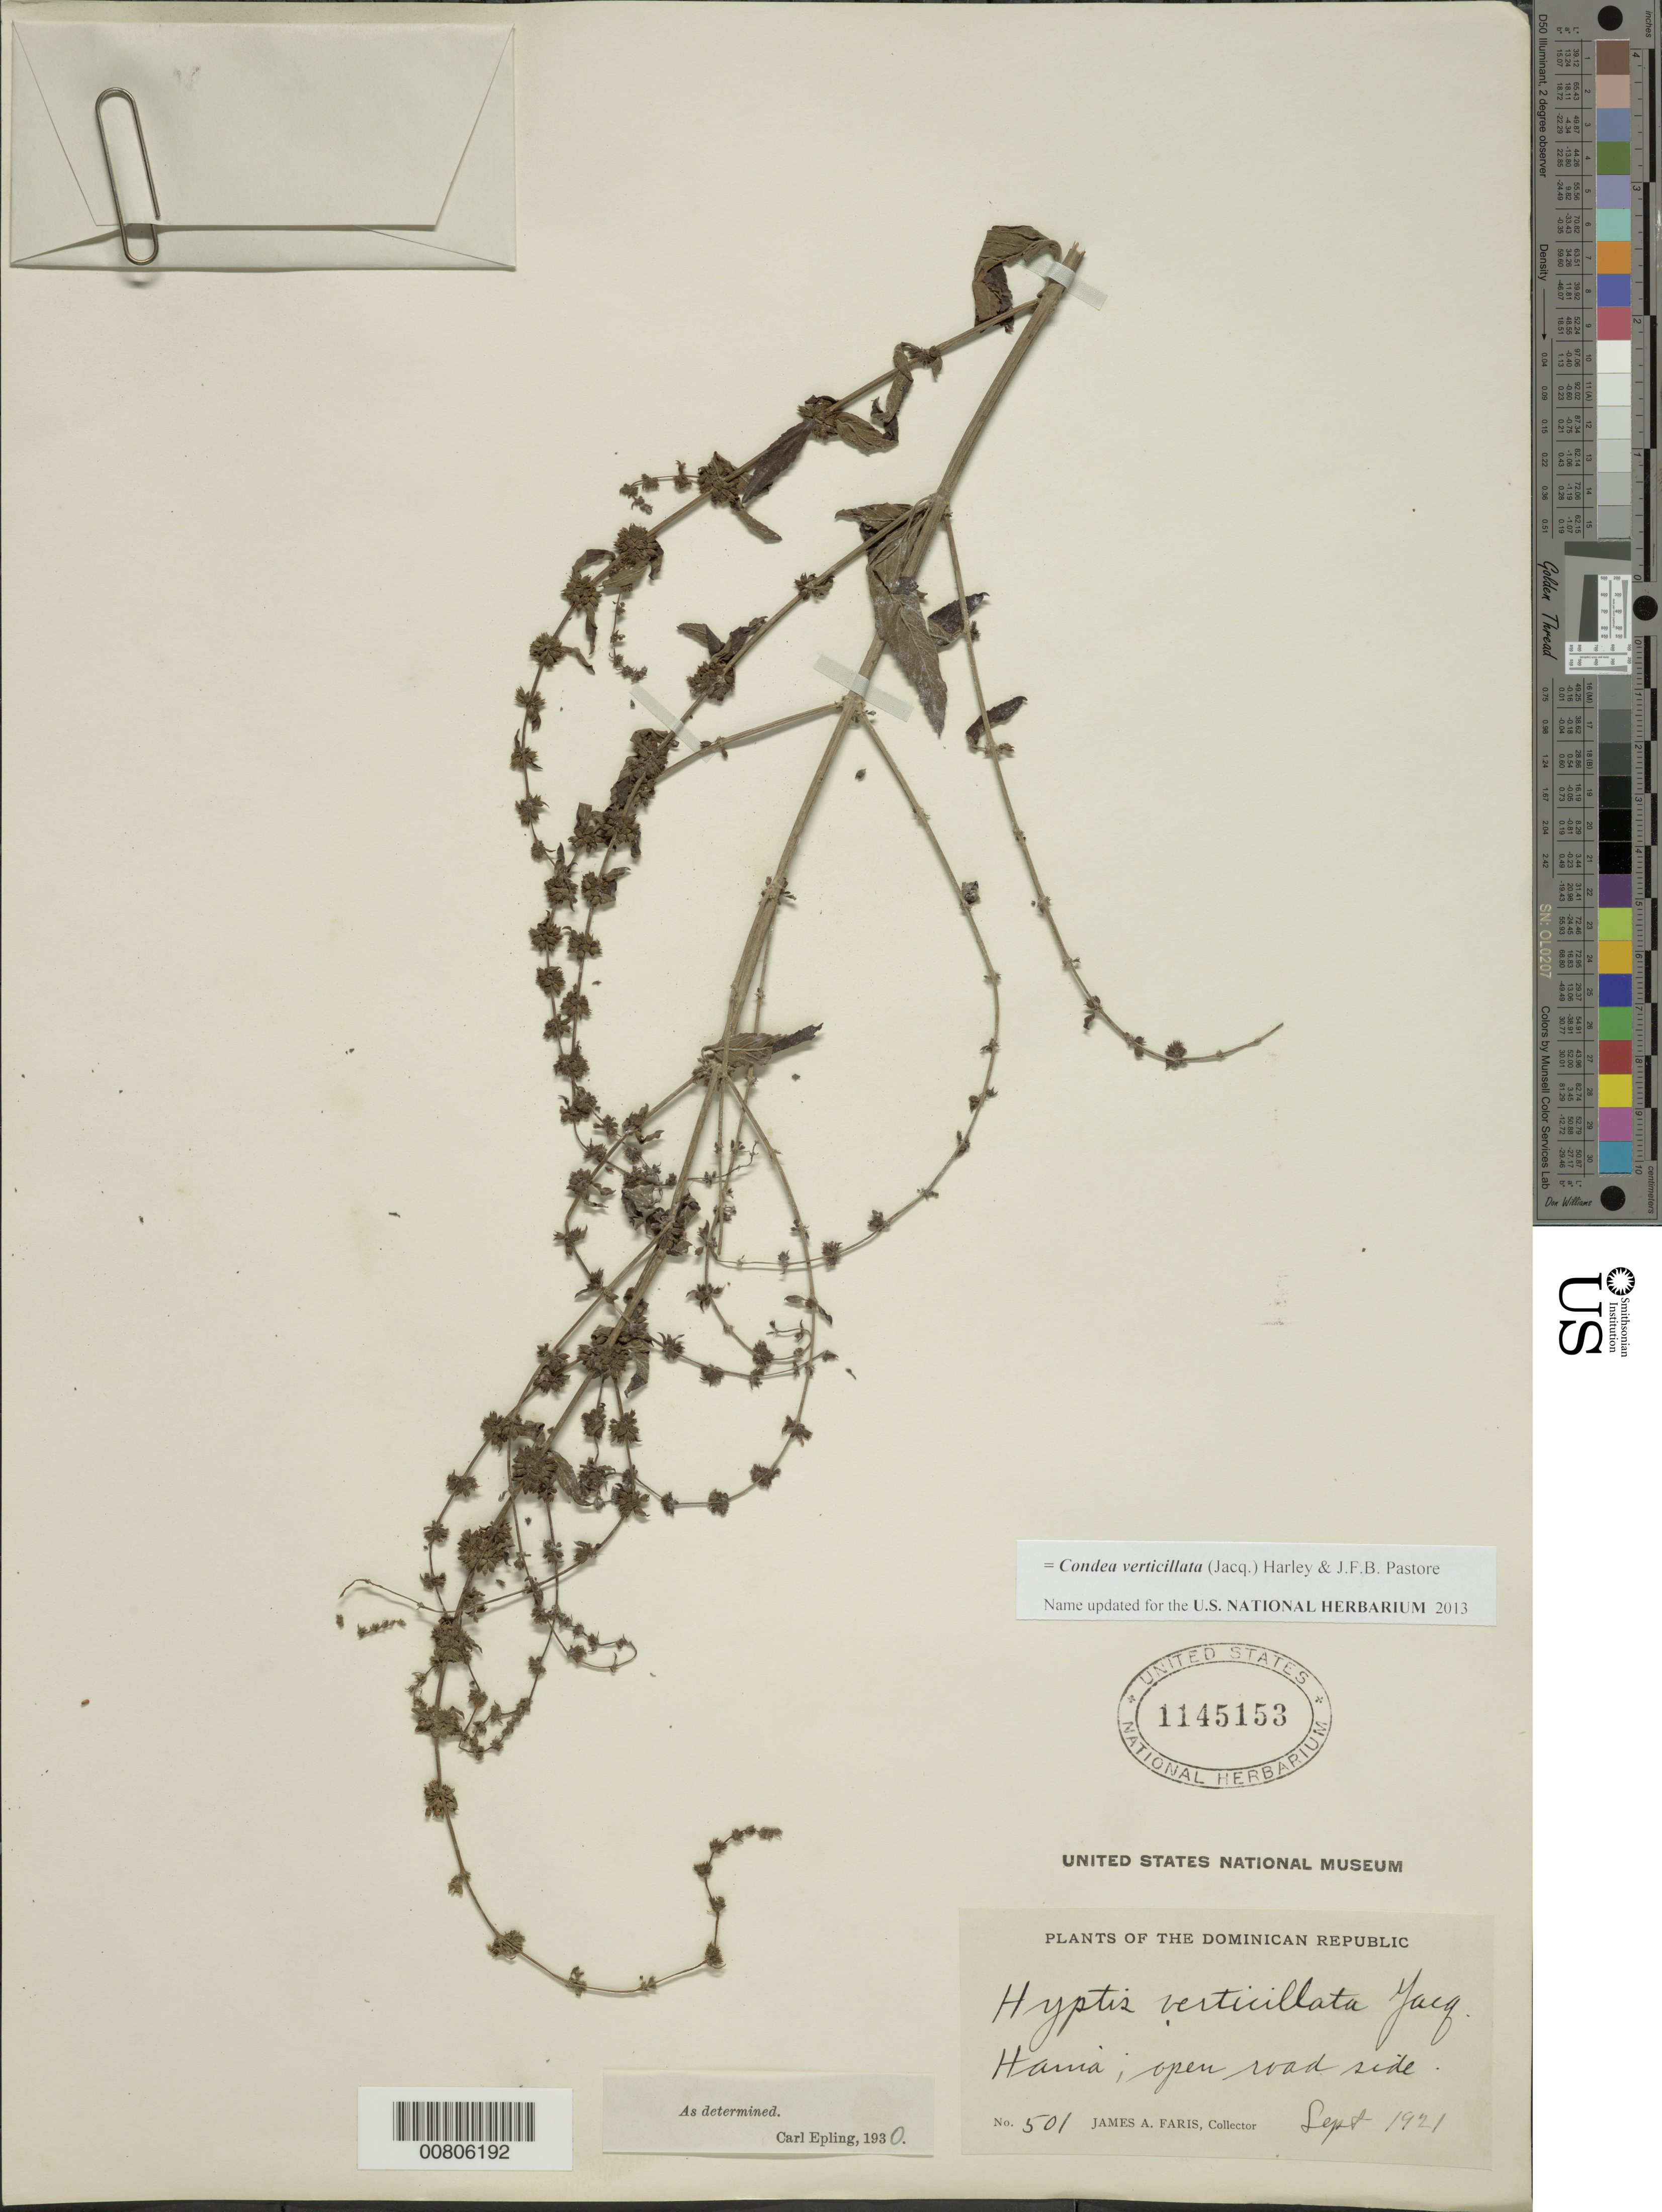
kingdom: Plantae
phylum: Tracheophyta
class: Magnoliopsida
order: Lamiales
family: Lamiaceae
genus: Condea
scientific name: Condea verticillata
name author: (Jacq.) Harley & J.F.B. Pastore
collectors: J. Faris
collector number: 501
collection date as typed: Sep 1921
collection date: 1921-09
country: Dominican Republic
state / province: San Cristóbal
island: Hispaniola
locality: Haina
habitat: Open road side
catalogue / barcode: US 1145153